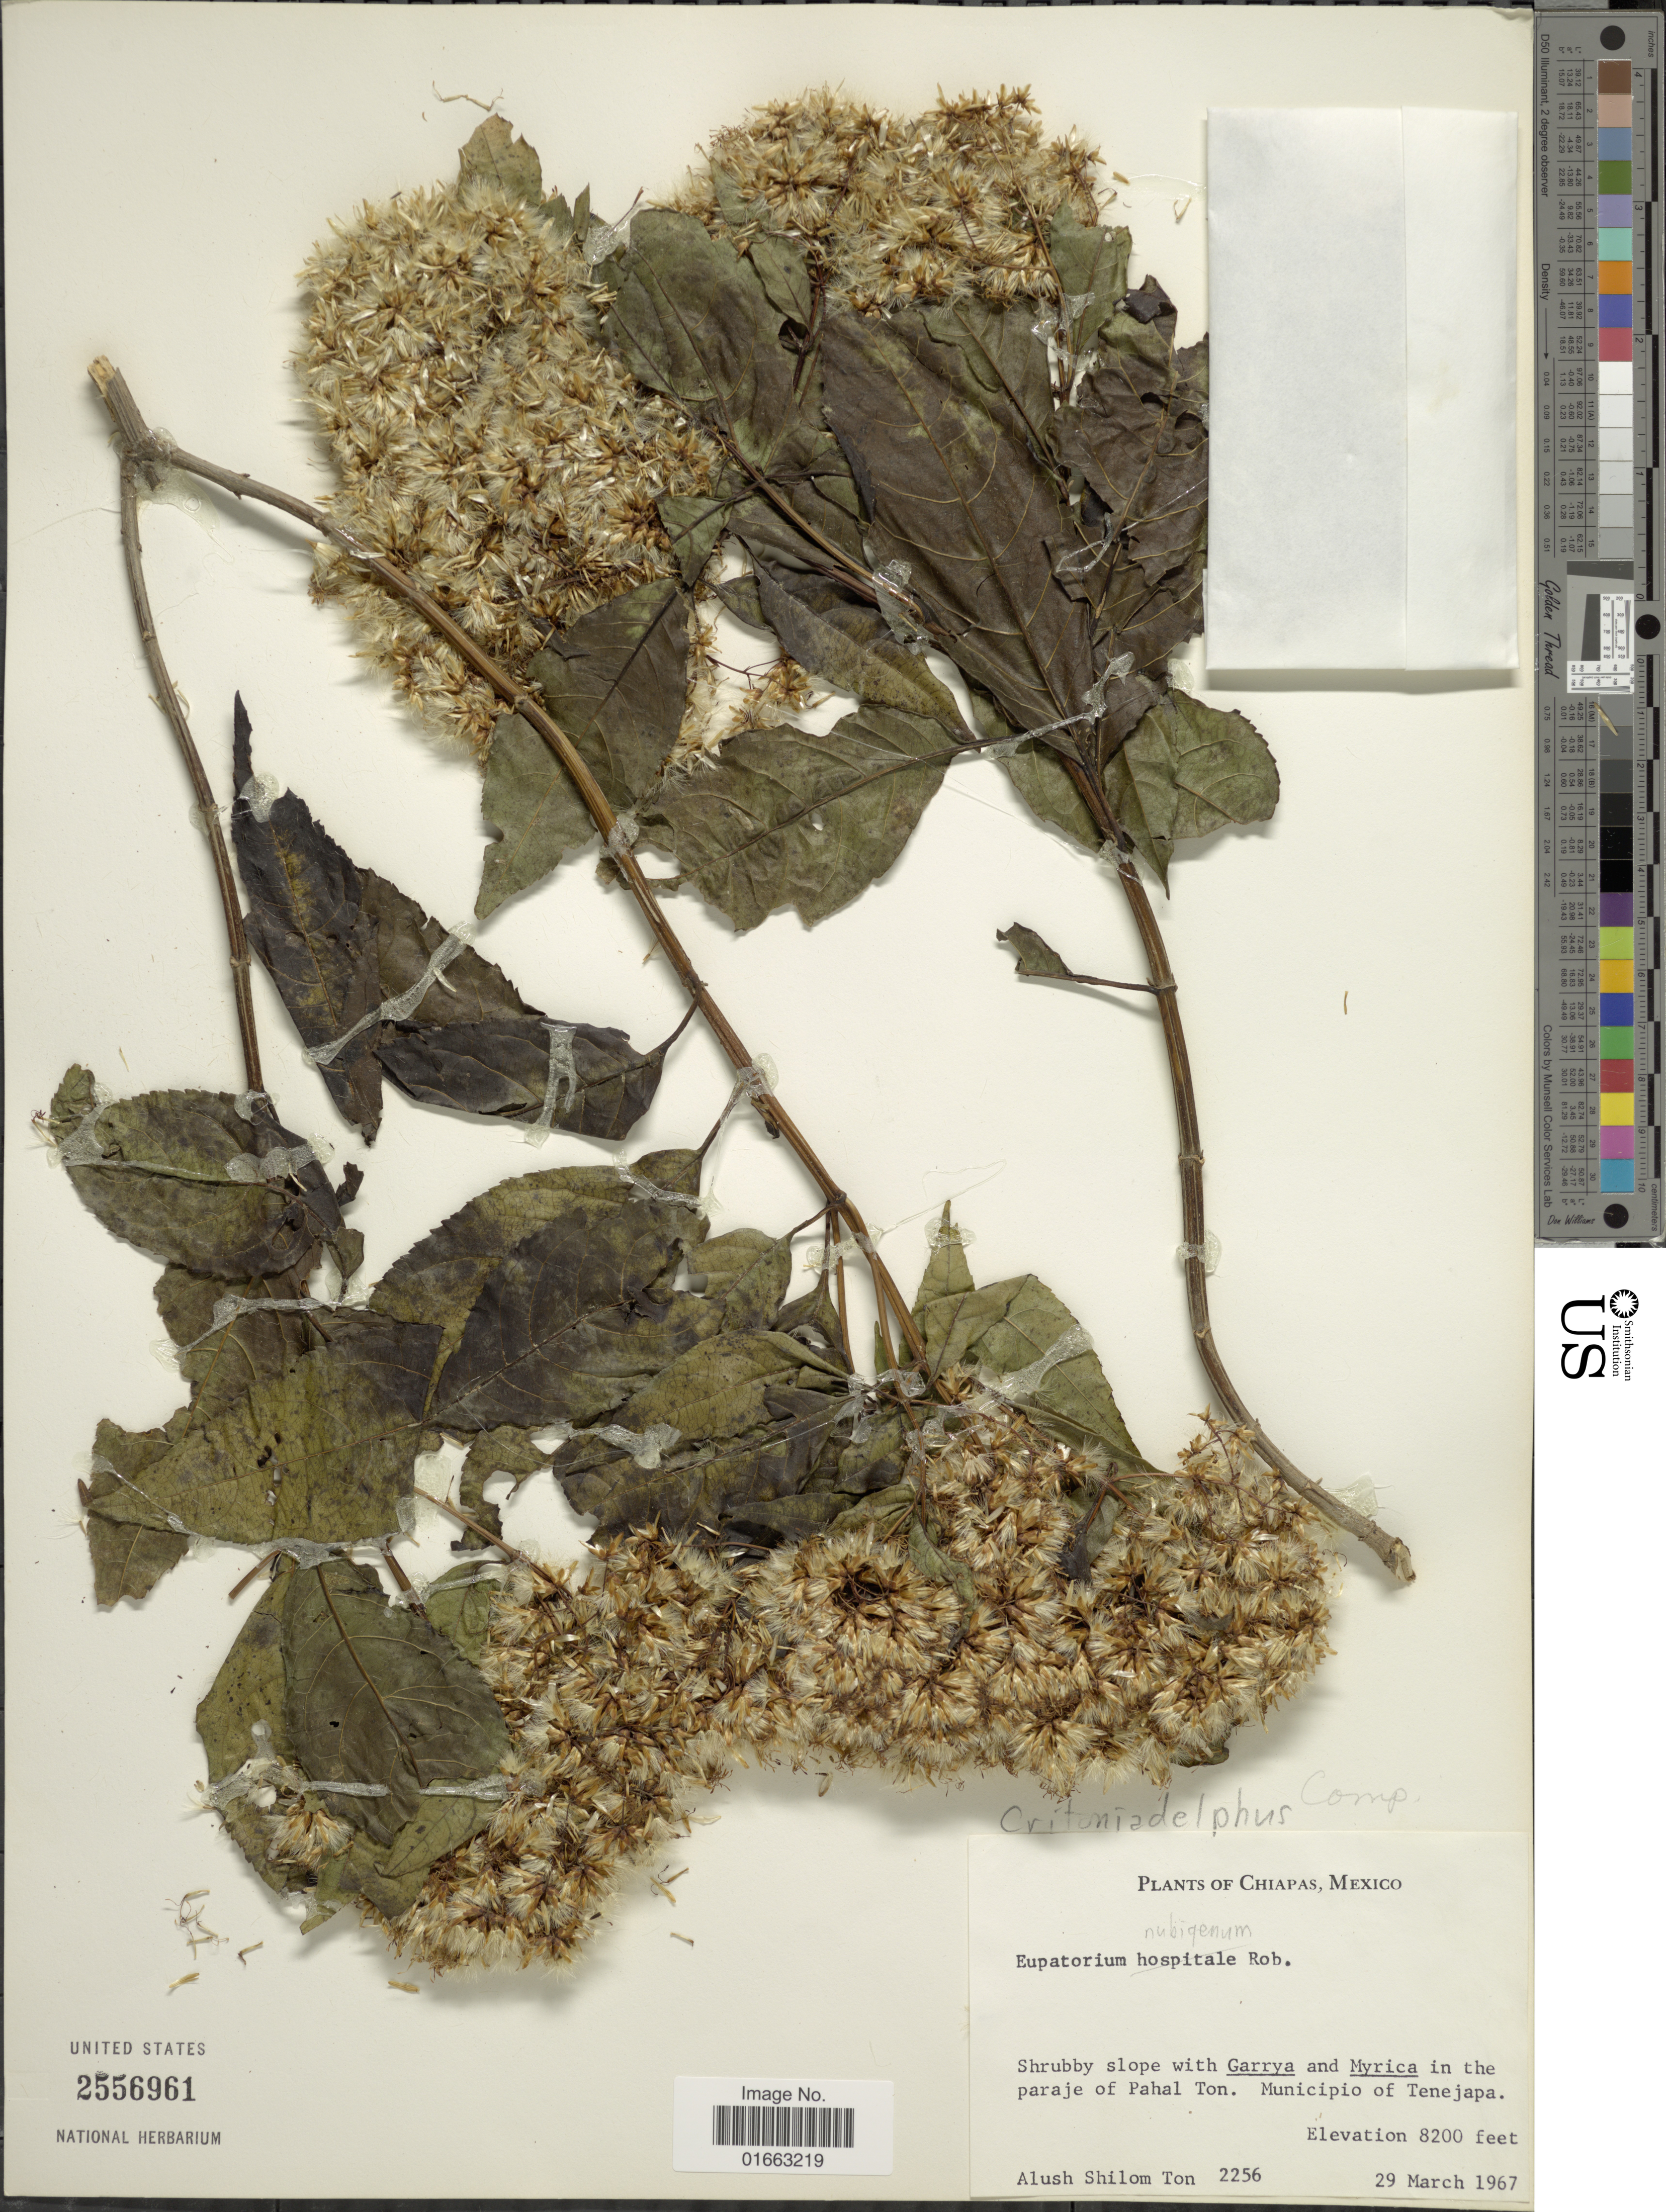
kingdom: Plantae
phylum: Tracheophyta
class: Magnoliopsida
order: Asterales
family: Asteraceae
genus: Critoniadelphus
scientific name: Critoniadelphus nubigenus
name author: (Benth.) R.M. King & H. Rob.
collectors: A. S. Ton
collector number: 2256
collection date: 1967-03-29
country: Mexico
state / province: Chiapas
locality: Shrubby slope with Garrya and Myrica in the paraje of Pahal Ton, Municipio of Tenejapa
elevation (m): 2499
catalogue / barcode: US 2556961